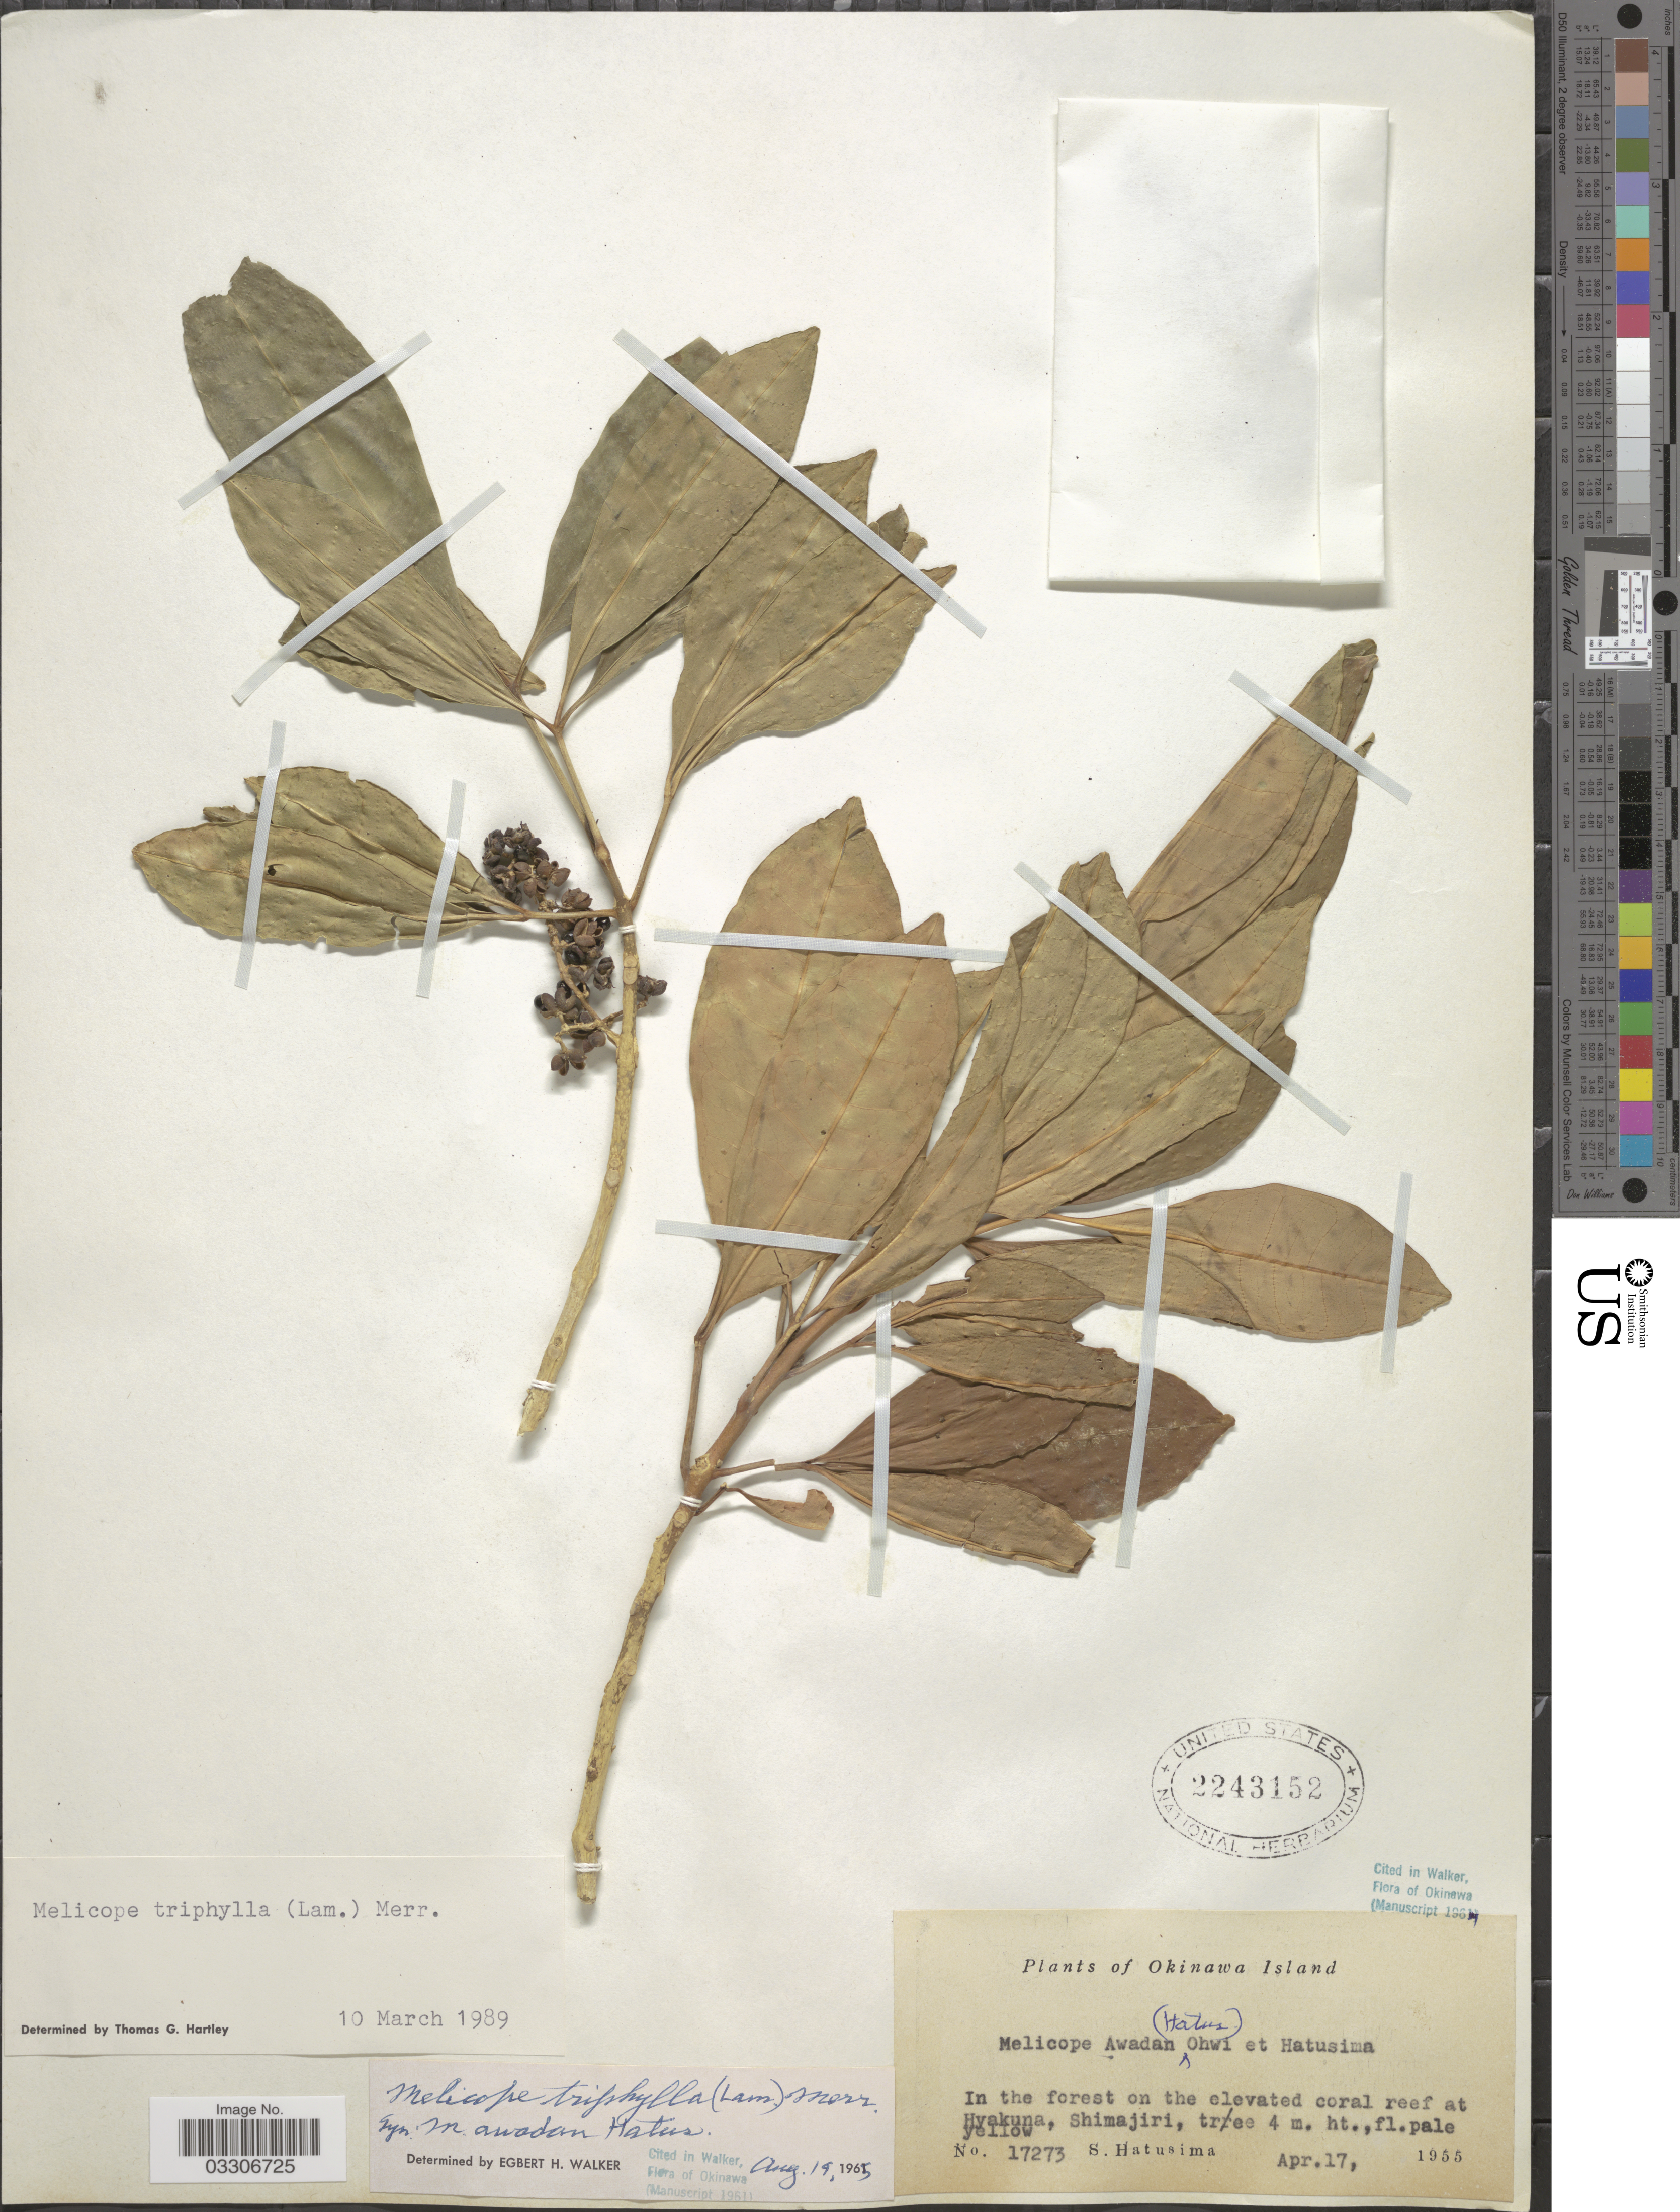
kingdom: Plantae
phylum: Tracheophyta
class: Magnoliopsida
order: Sapindales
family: Rutaceae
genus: Melicope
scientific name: Melicope triphylla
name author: (Lam.) Merr.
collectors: S. Hatusima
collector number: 17273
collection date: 1955-04-17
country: Japan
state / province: Okinawa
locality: Okinawa Island. Hyakuna, Shimajiri.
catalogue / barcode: US 2243152